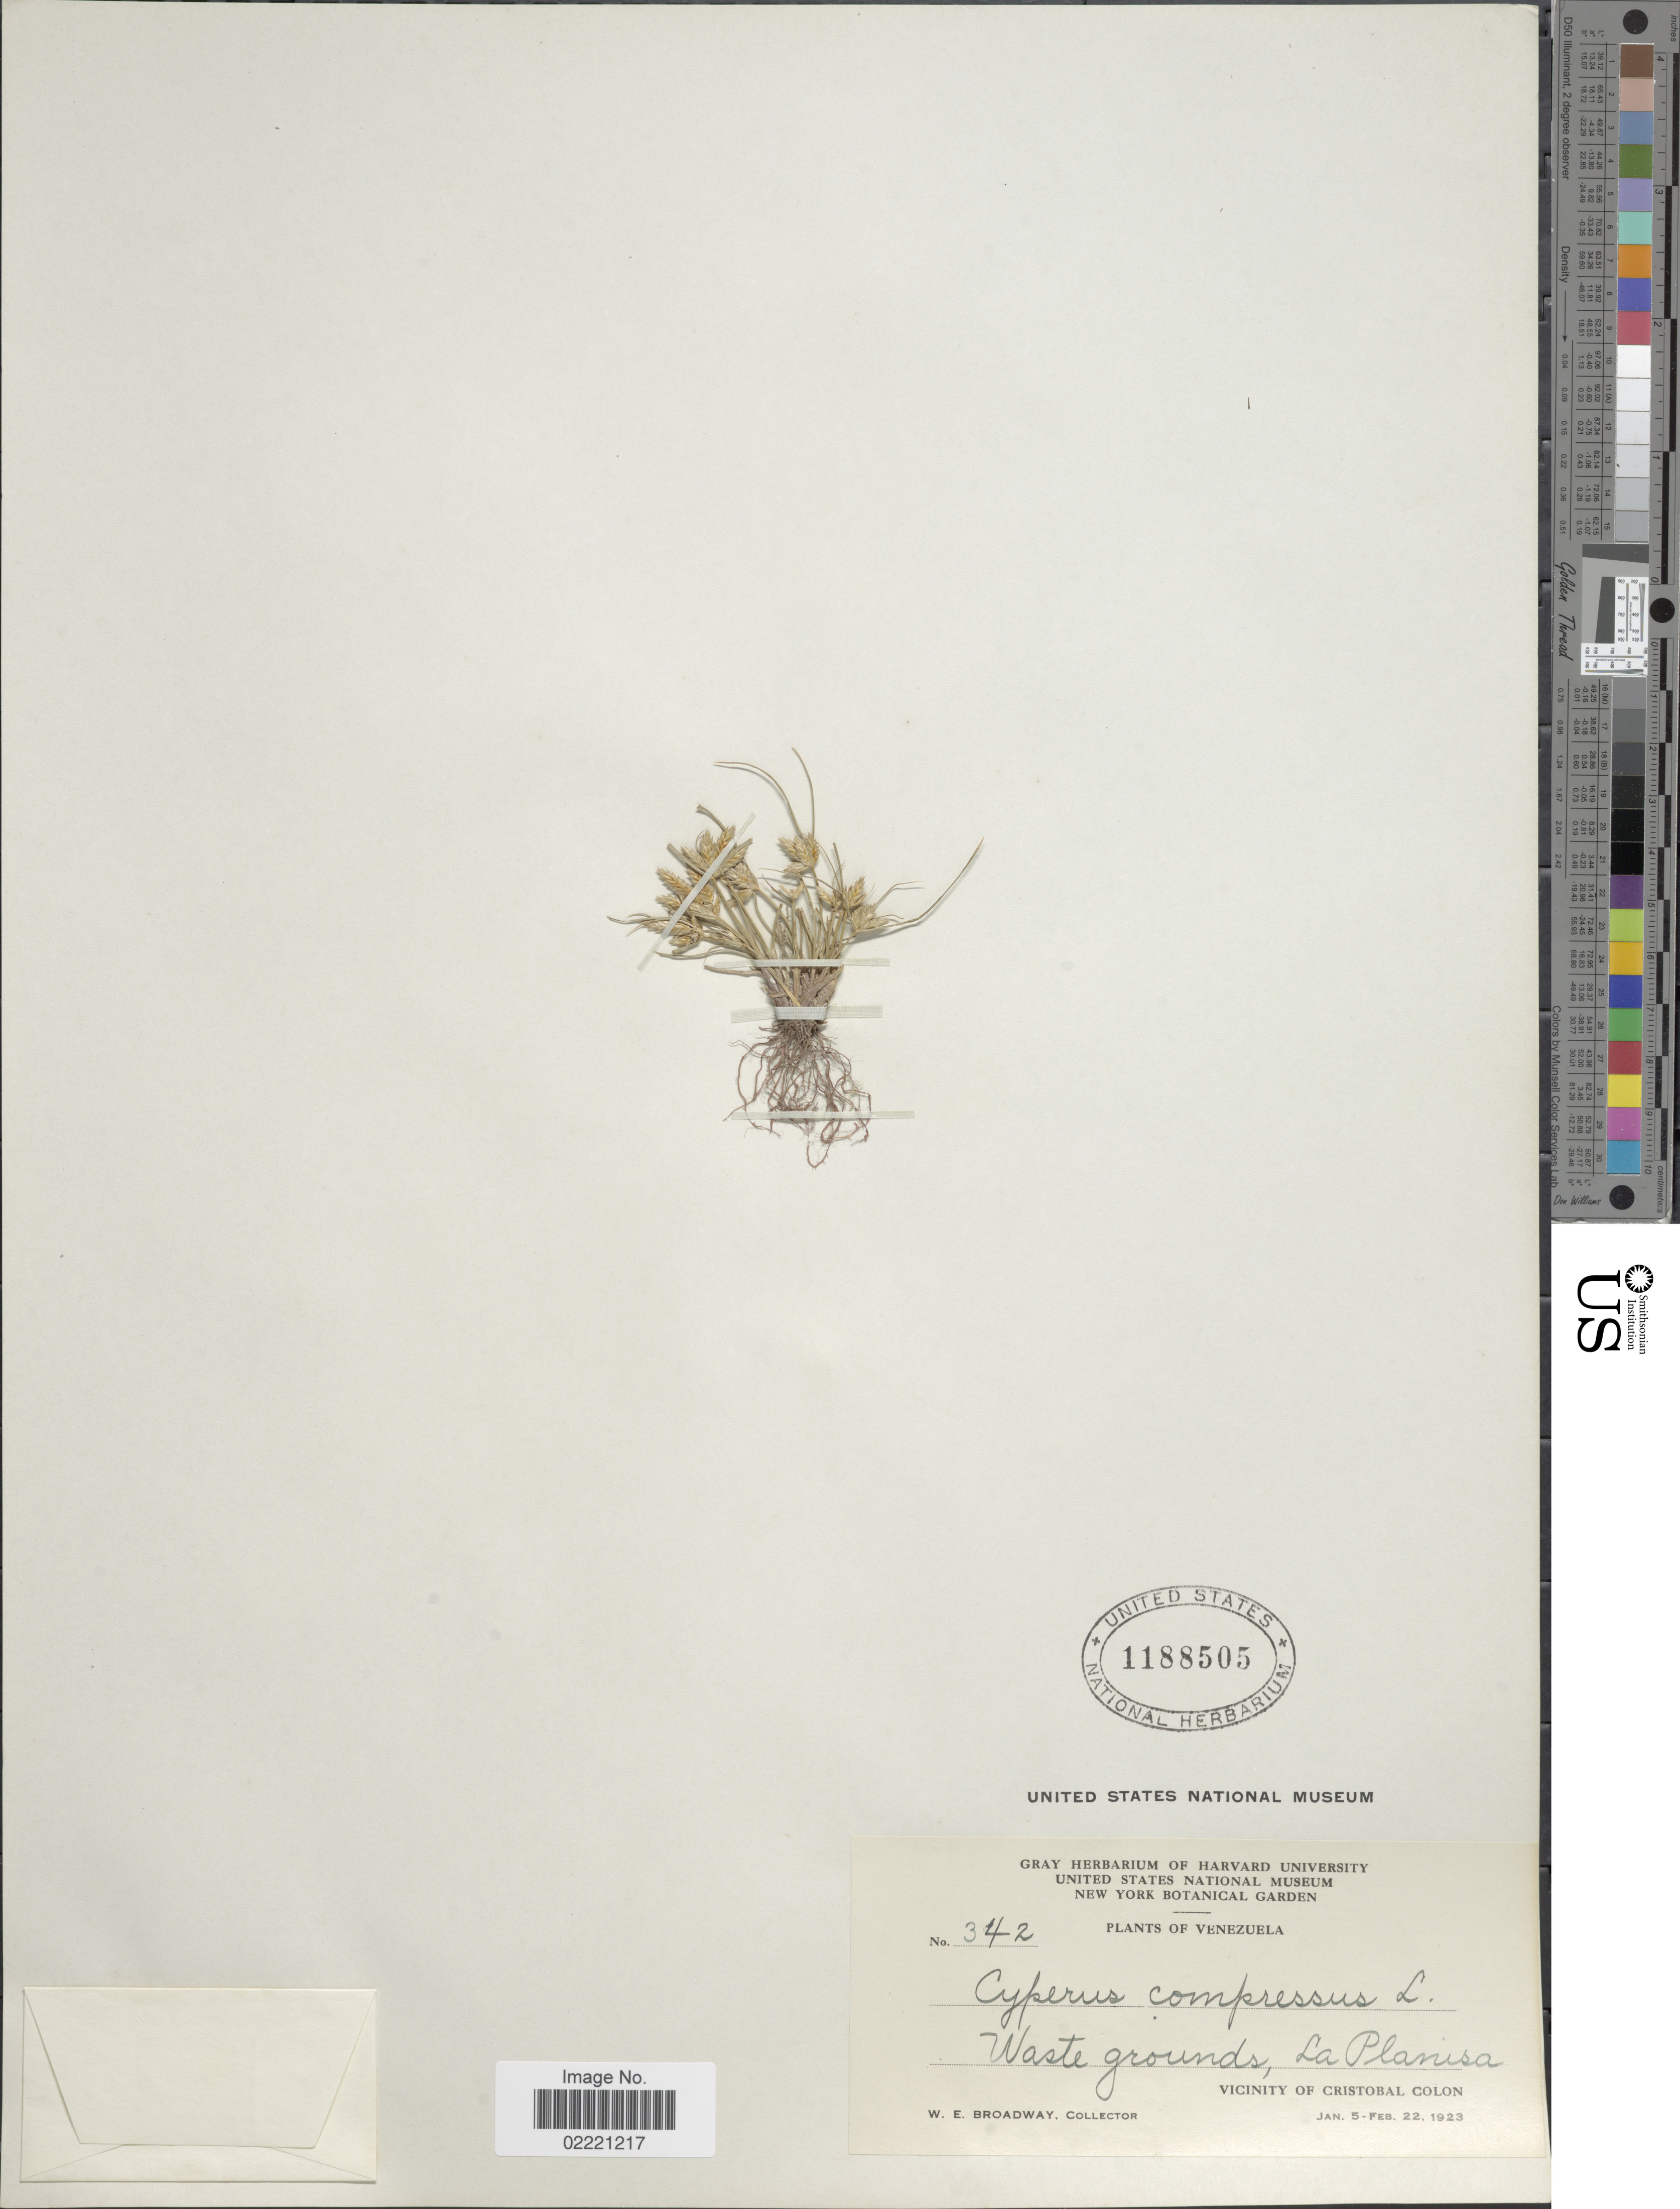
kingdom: Plantae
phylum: Tracheophyta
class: Liliopsida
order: Poales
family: Cyperaceae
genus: Cyperus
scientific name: Cyperus compressus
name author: L.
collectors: W. E. Broadway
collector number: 342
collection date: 1923-01-05/1923-02-22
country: Venezuela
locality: Waste grounds, La Planisa, vicinity of Cristobal Colon.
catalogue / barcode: US 1188505